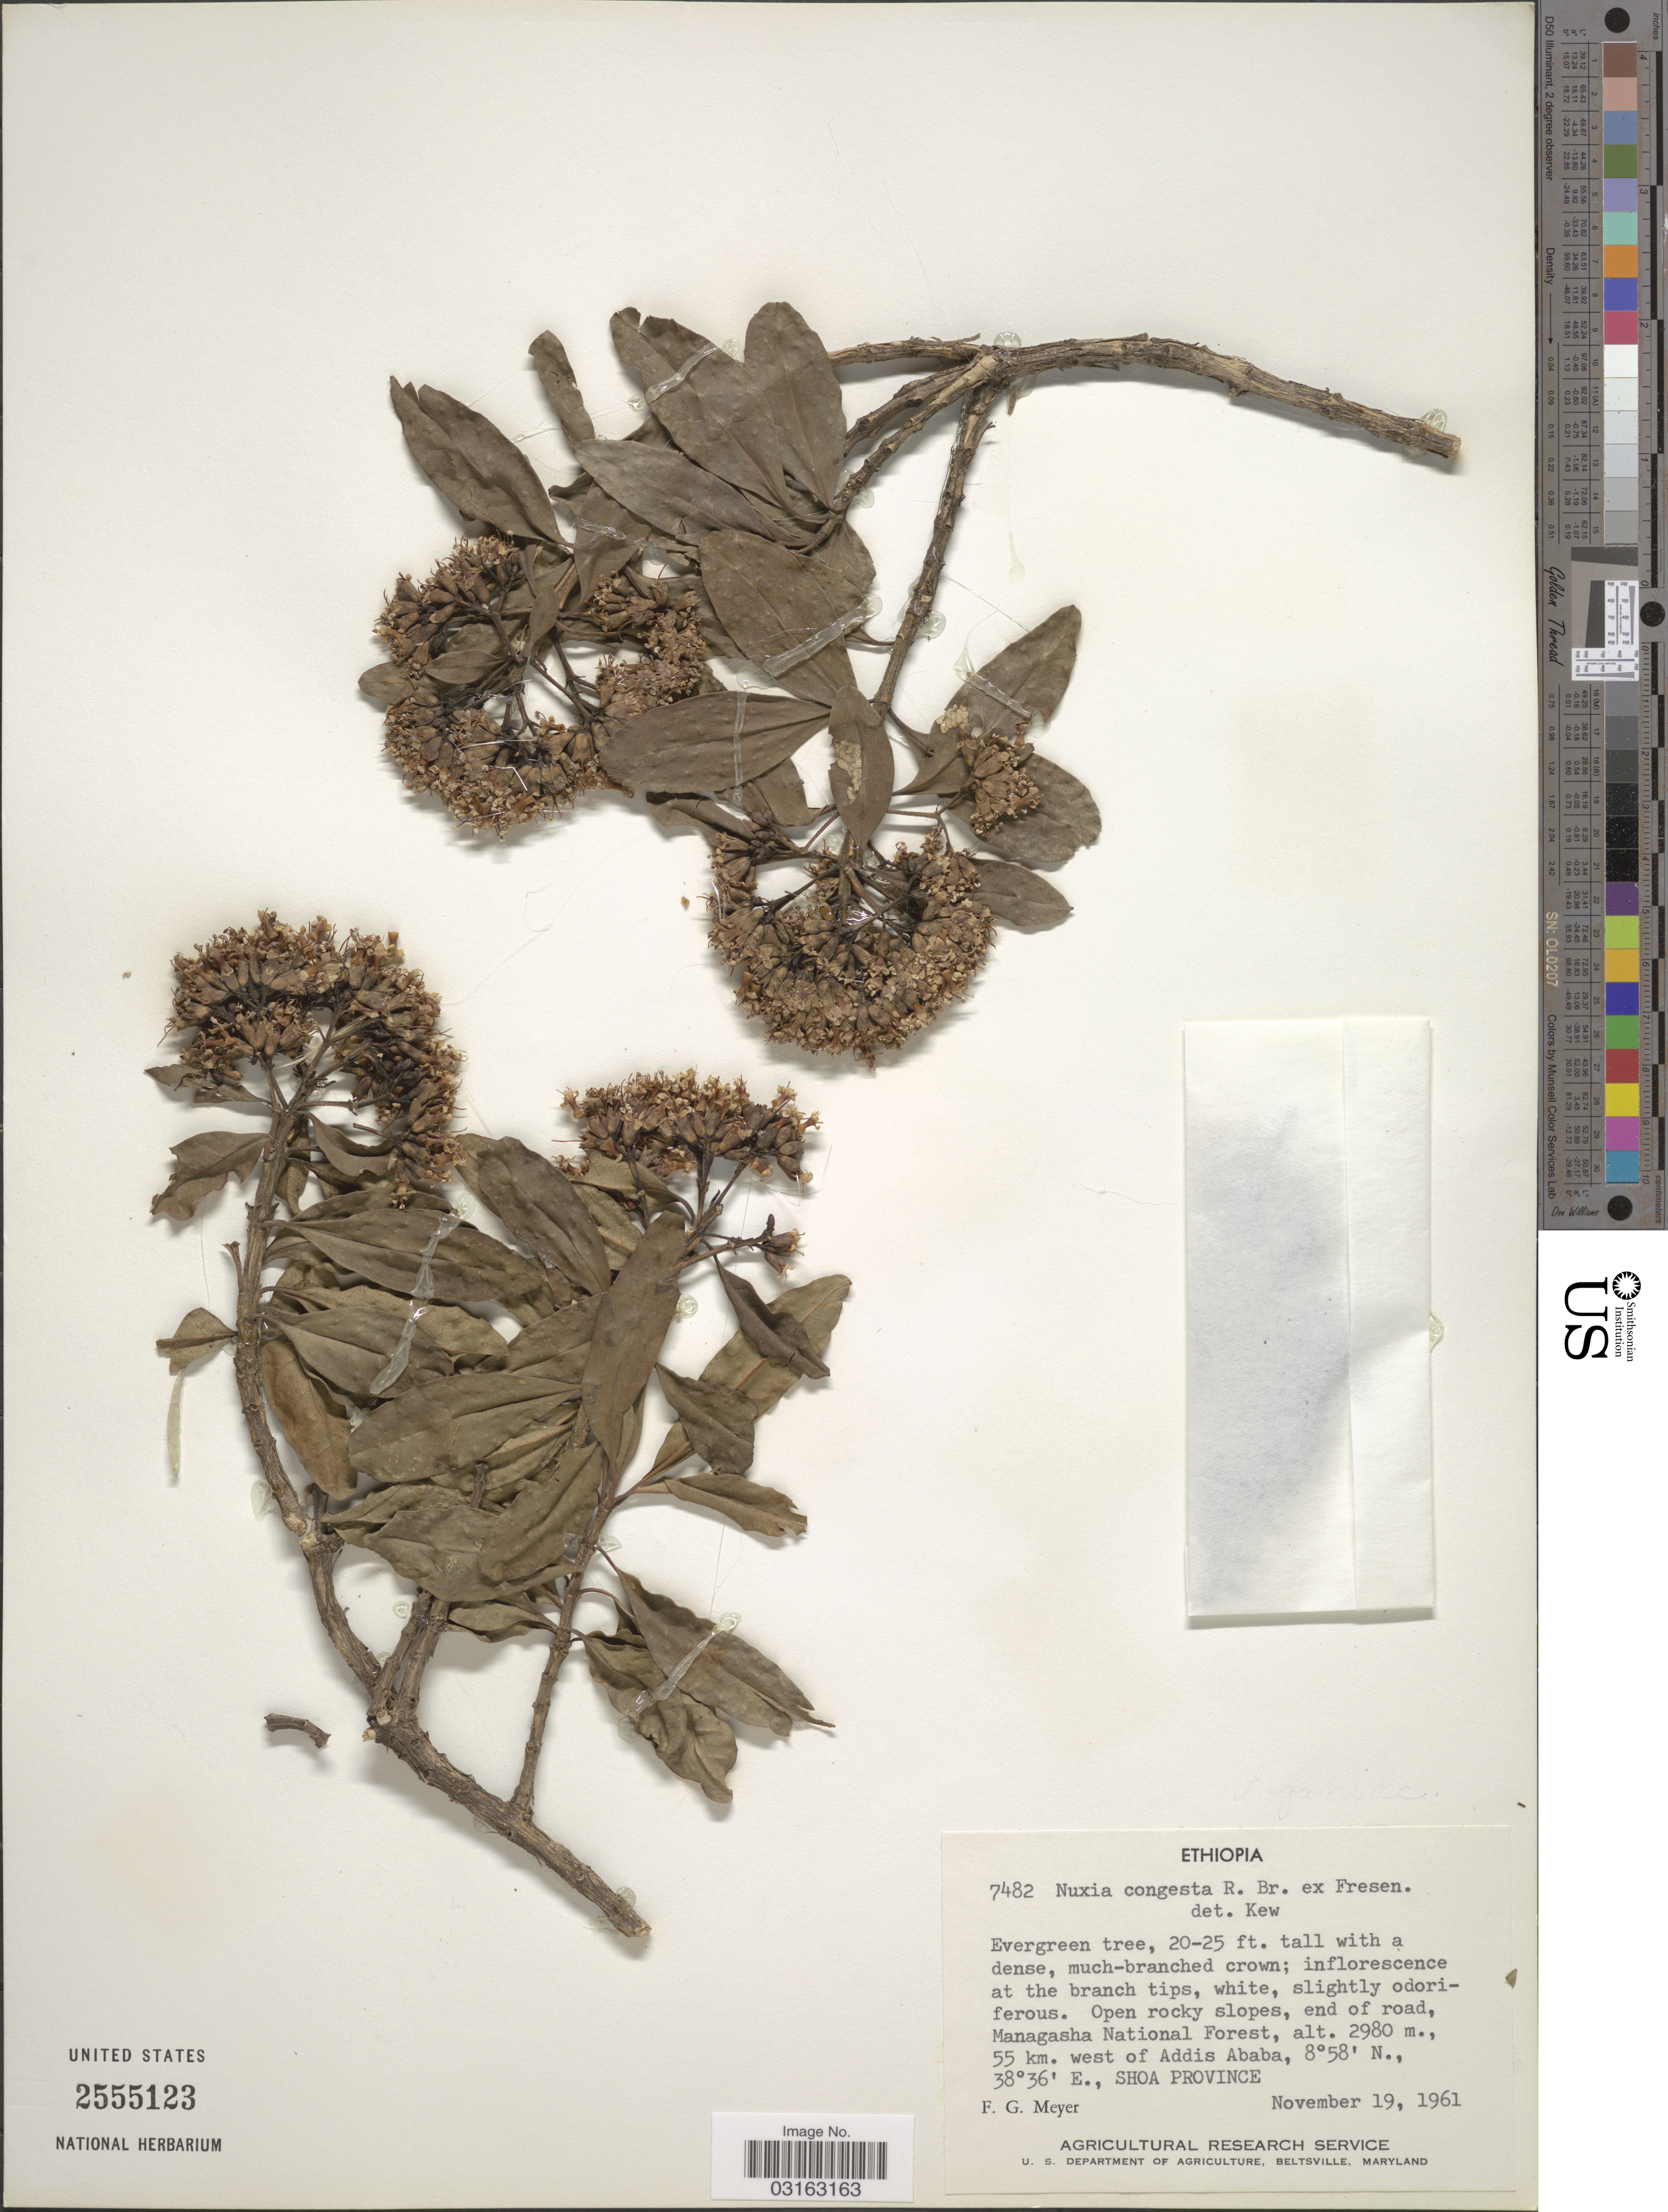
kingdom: Plantae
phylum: Tracheophyta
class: Magnoliopsida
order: Lamiales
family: Stilbaceae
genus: Nuxia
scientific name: Nuxia congesta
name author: R. Br. ex Fresen.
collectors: F. G. Meyer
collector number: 7482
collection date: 1961-11-19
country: Ethiopia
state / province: Addis Ababa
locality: End of road, Managasha National Forest, 55 km. west of Addis Ababa, Shoa Province.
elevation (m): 2980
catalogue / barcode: US 2555123